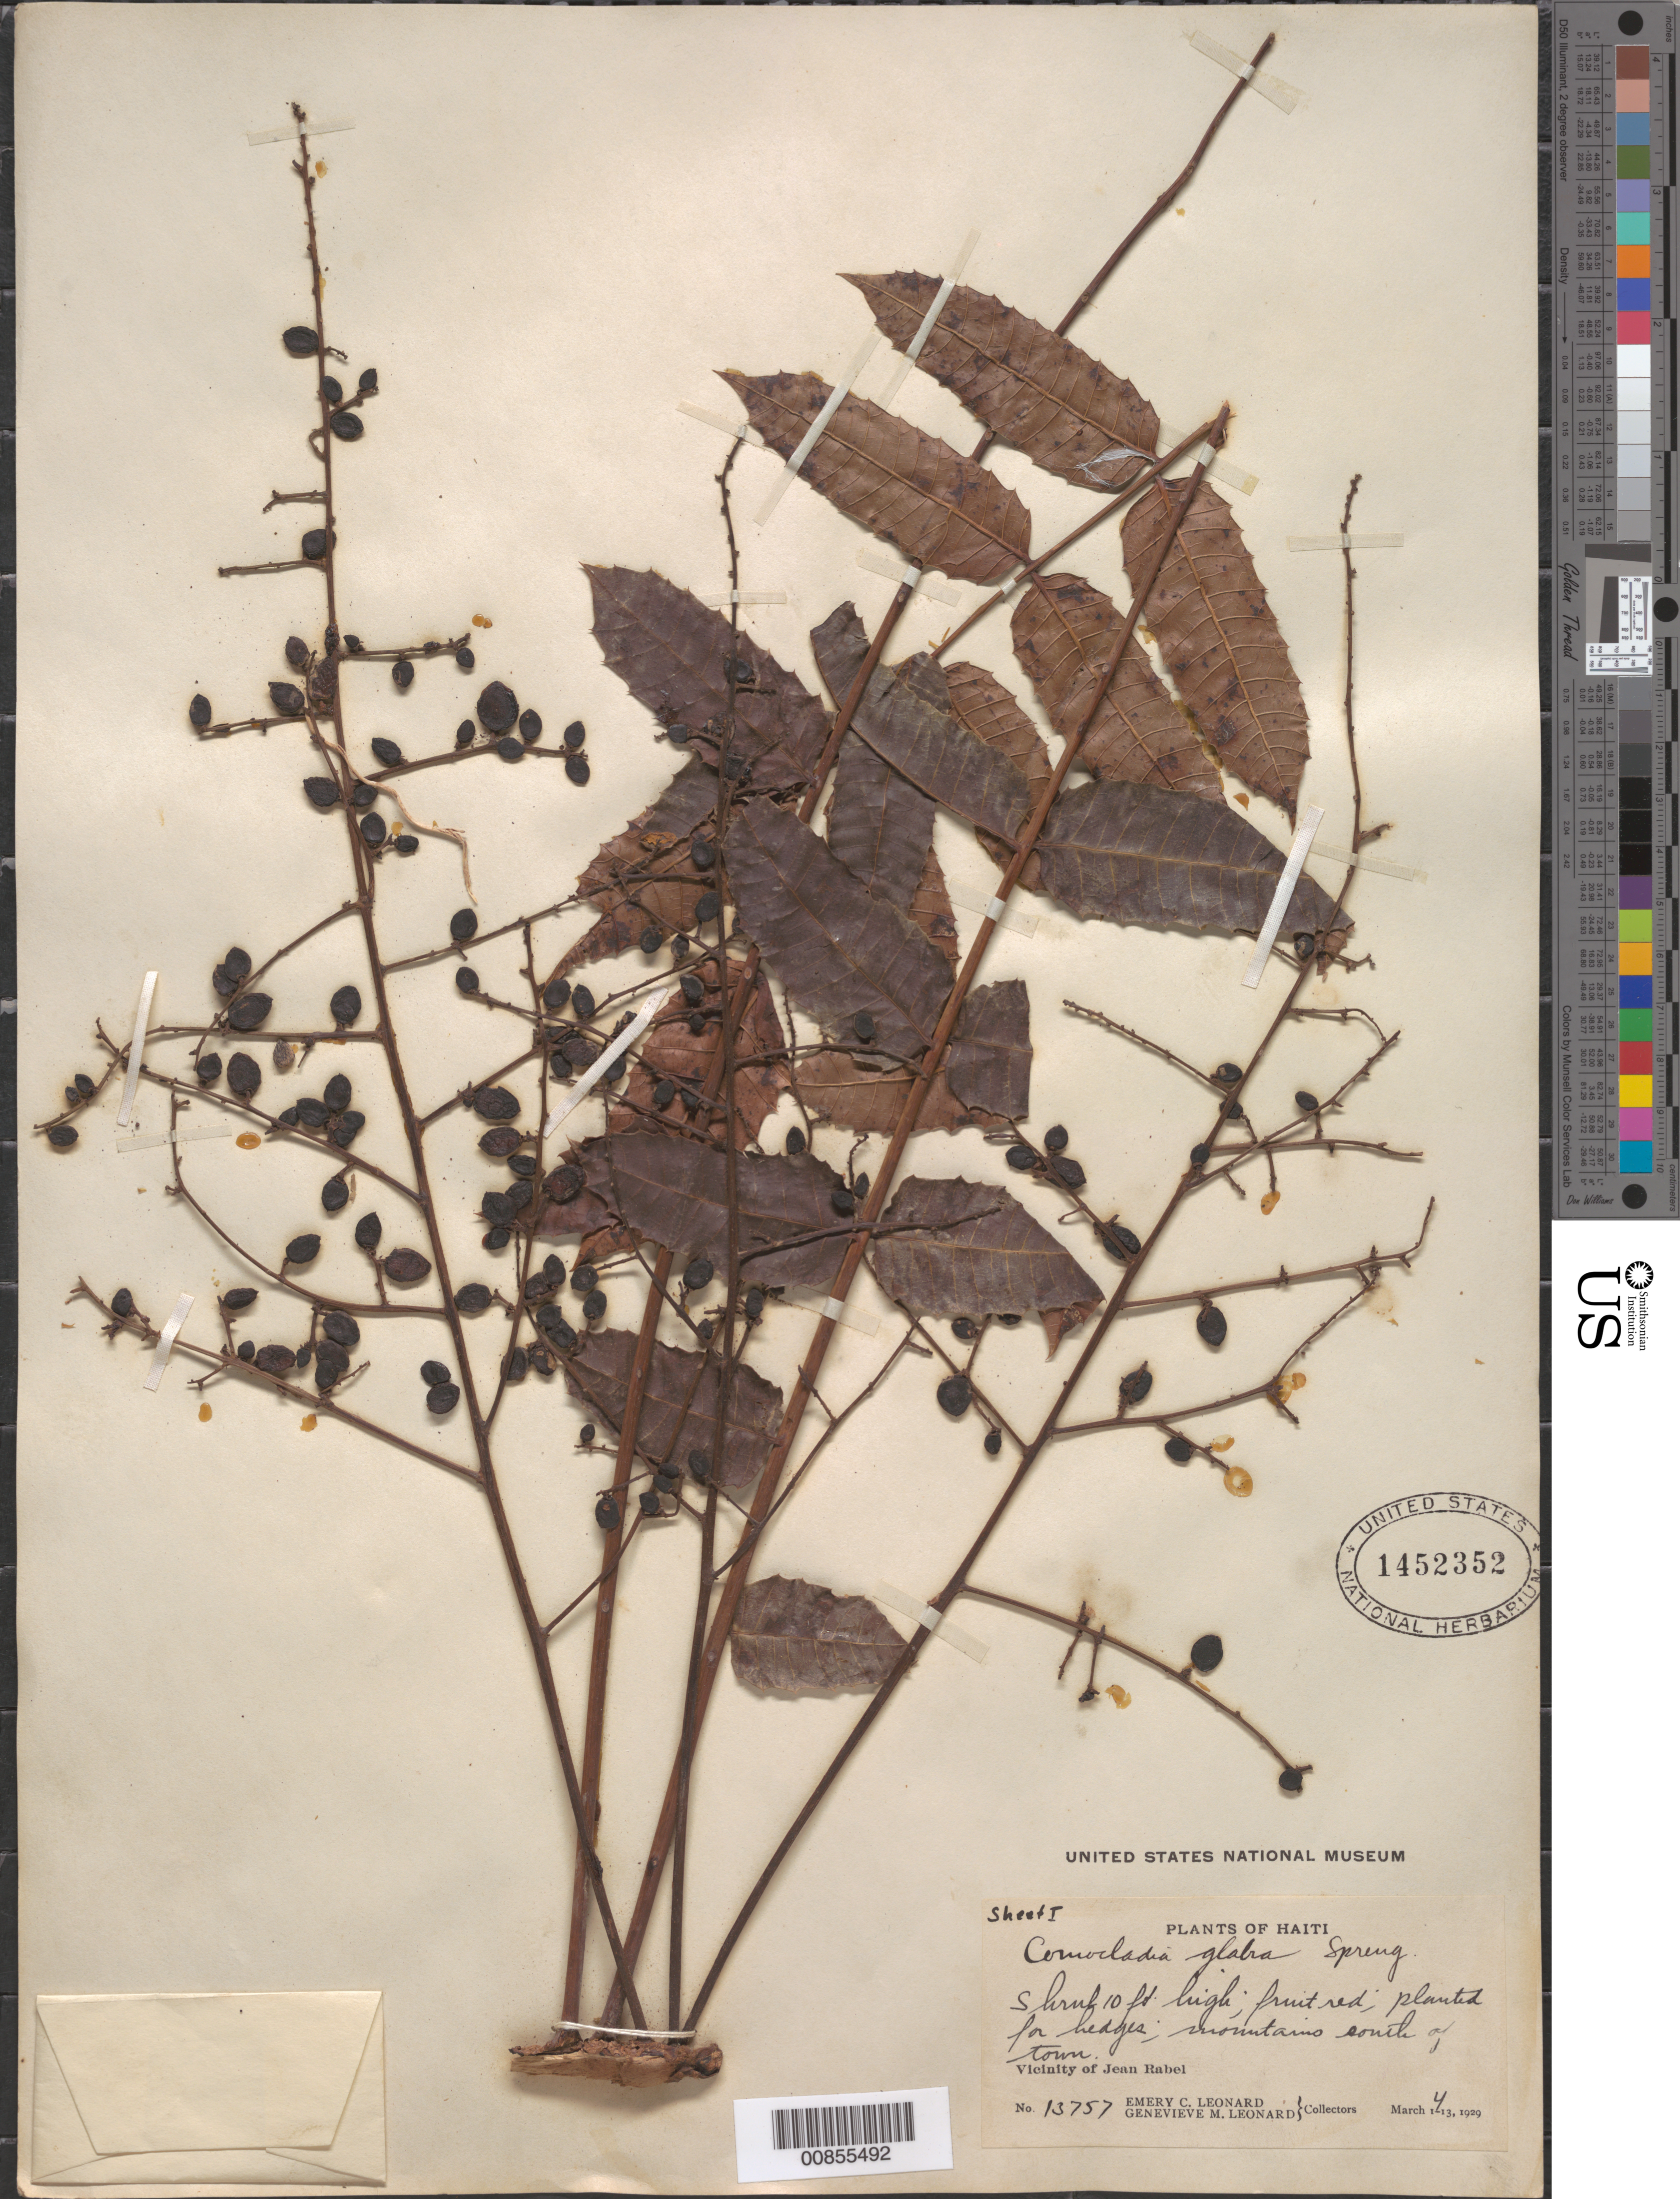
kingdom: Plantae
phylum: Tracheophyta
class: Magnoliopsida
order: Sapindales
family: Anacardiaceae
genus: Comocladia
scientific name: Comocladia glabra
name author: (Schult.) Spreng.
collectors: E. C. Leonard & G. M. Leonard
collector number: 13757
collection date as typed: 04 Mar 1929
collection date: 1929-03-04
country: Haiti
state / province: Nord-Ouest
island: Hispaniola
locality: Vicinity of Jean Rabel, mountains S of town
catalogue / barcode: US 1452352